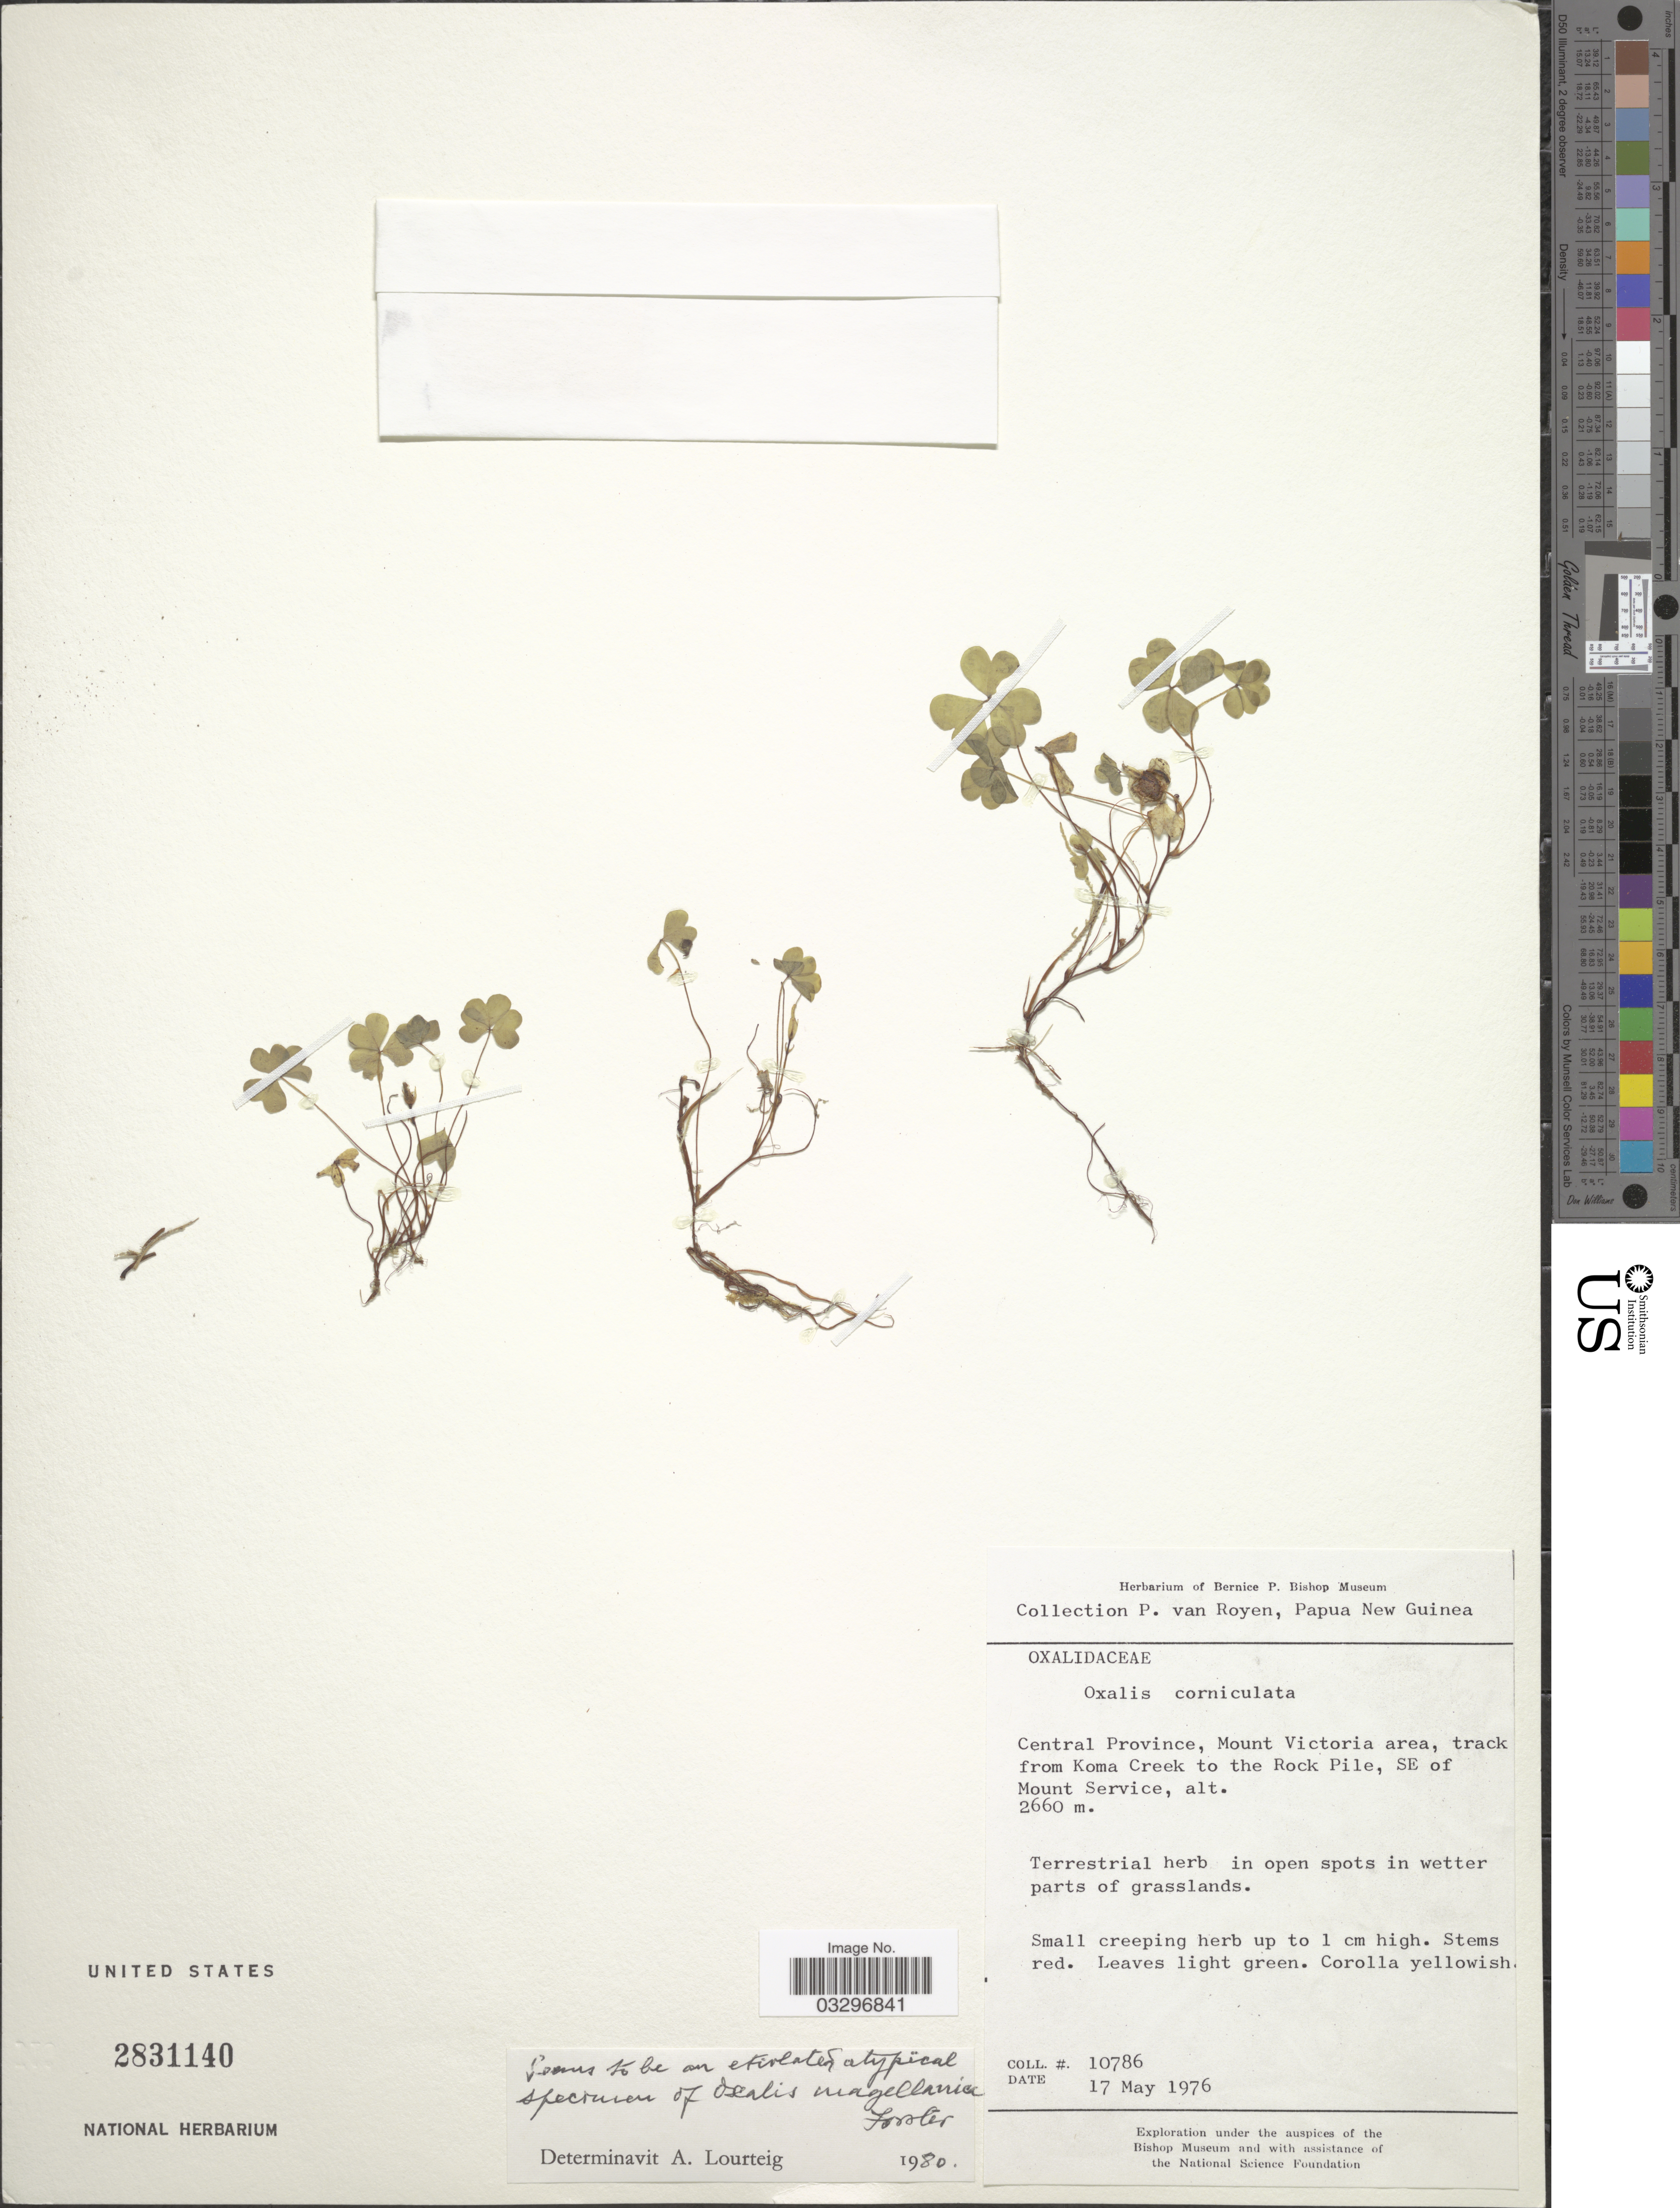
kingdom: Plantae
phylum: Tracheophyta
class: Magnoliopsida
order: Oxalidales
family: Oxalidaceae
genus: Oxalis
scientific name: Oxalis magellanica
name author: G. Forst.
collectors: P. van Royen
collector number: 10786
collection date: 1976-05-17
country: Papua New Guinea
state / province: Central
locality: Mount Victoria area, track from Koma Creek to the Rock Pile, SE of Mount Service.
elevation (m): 2660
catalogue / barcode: US 2831140